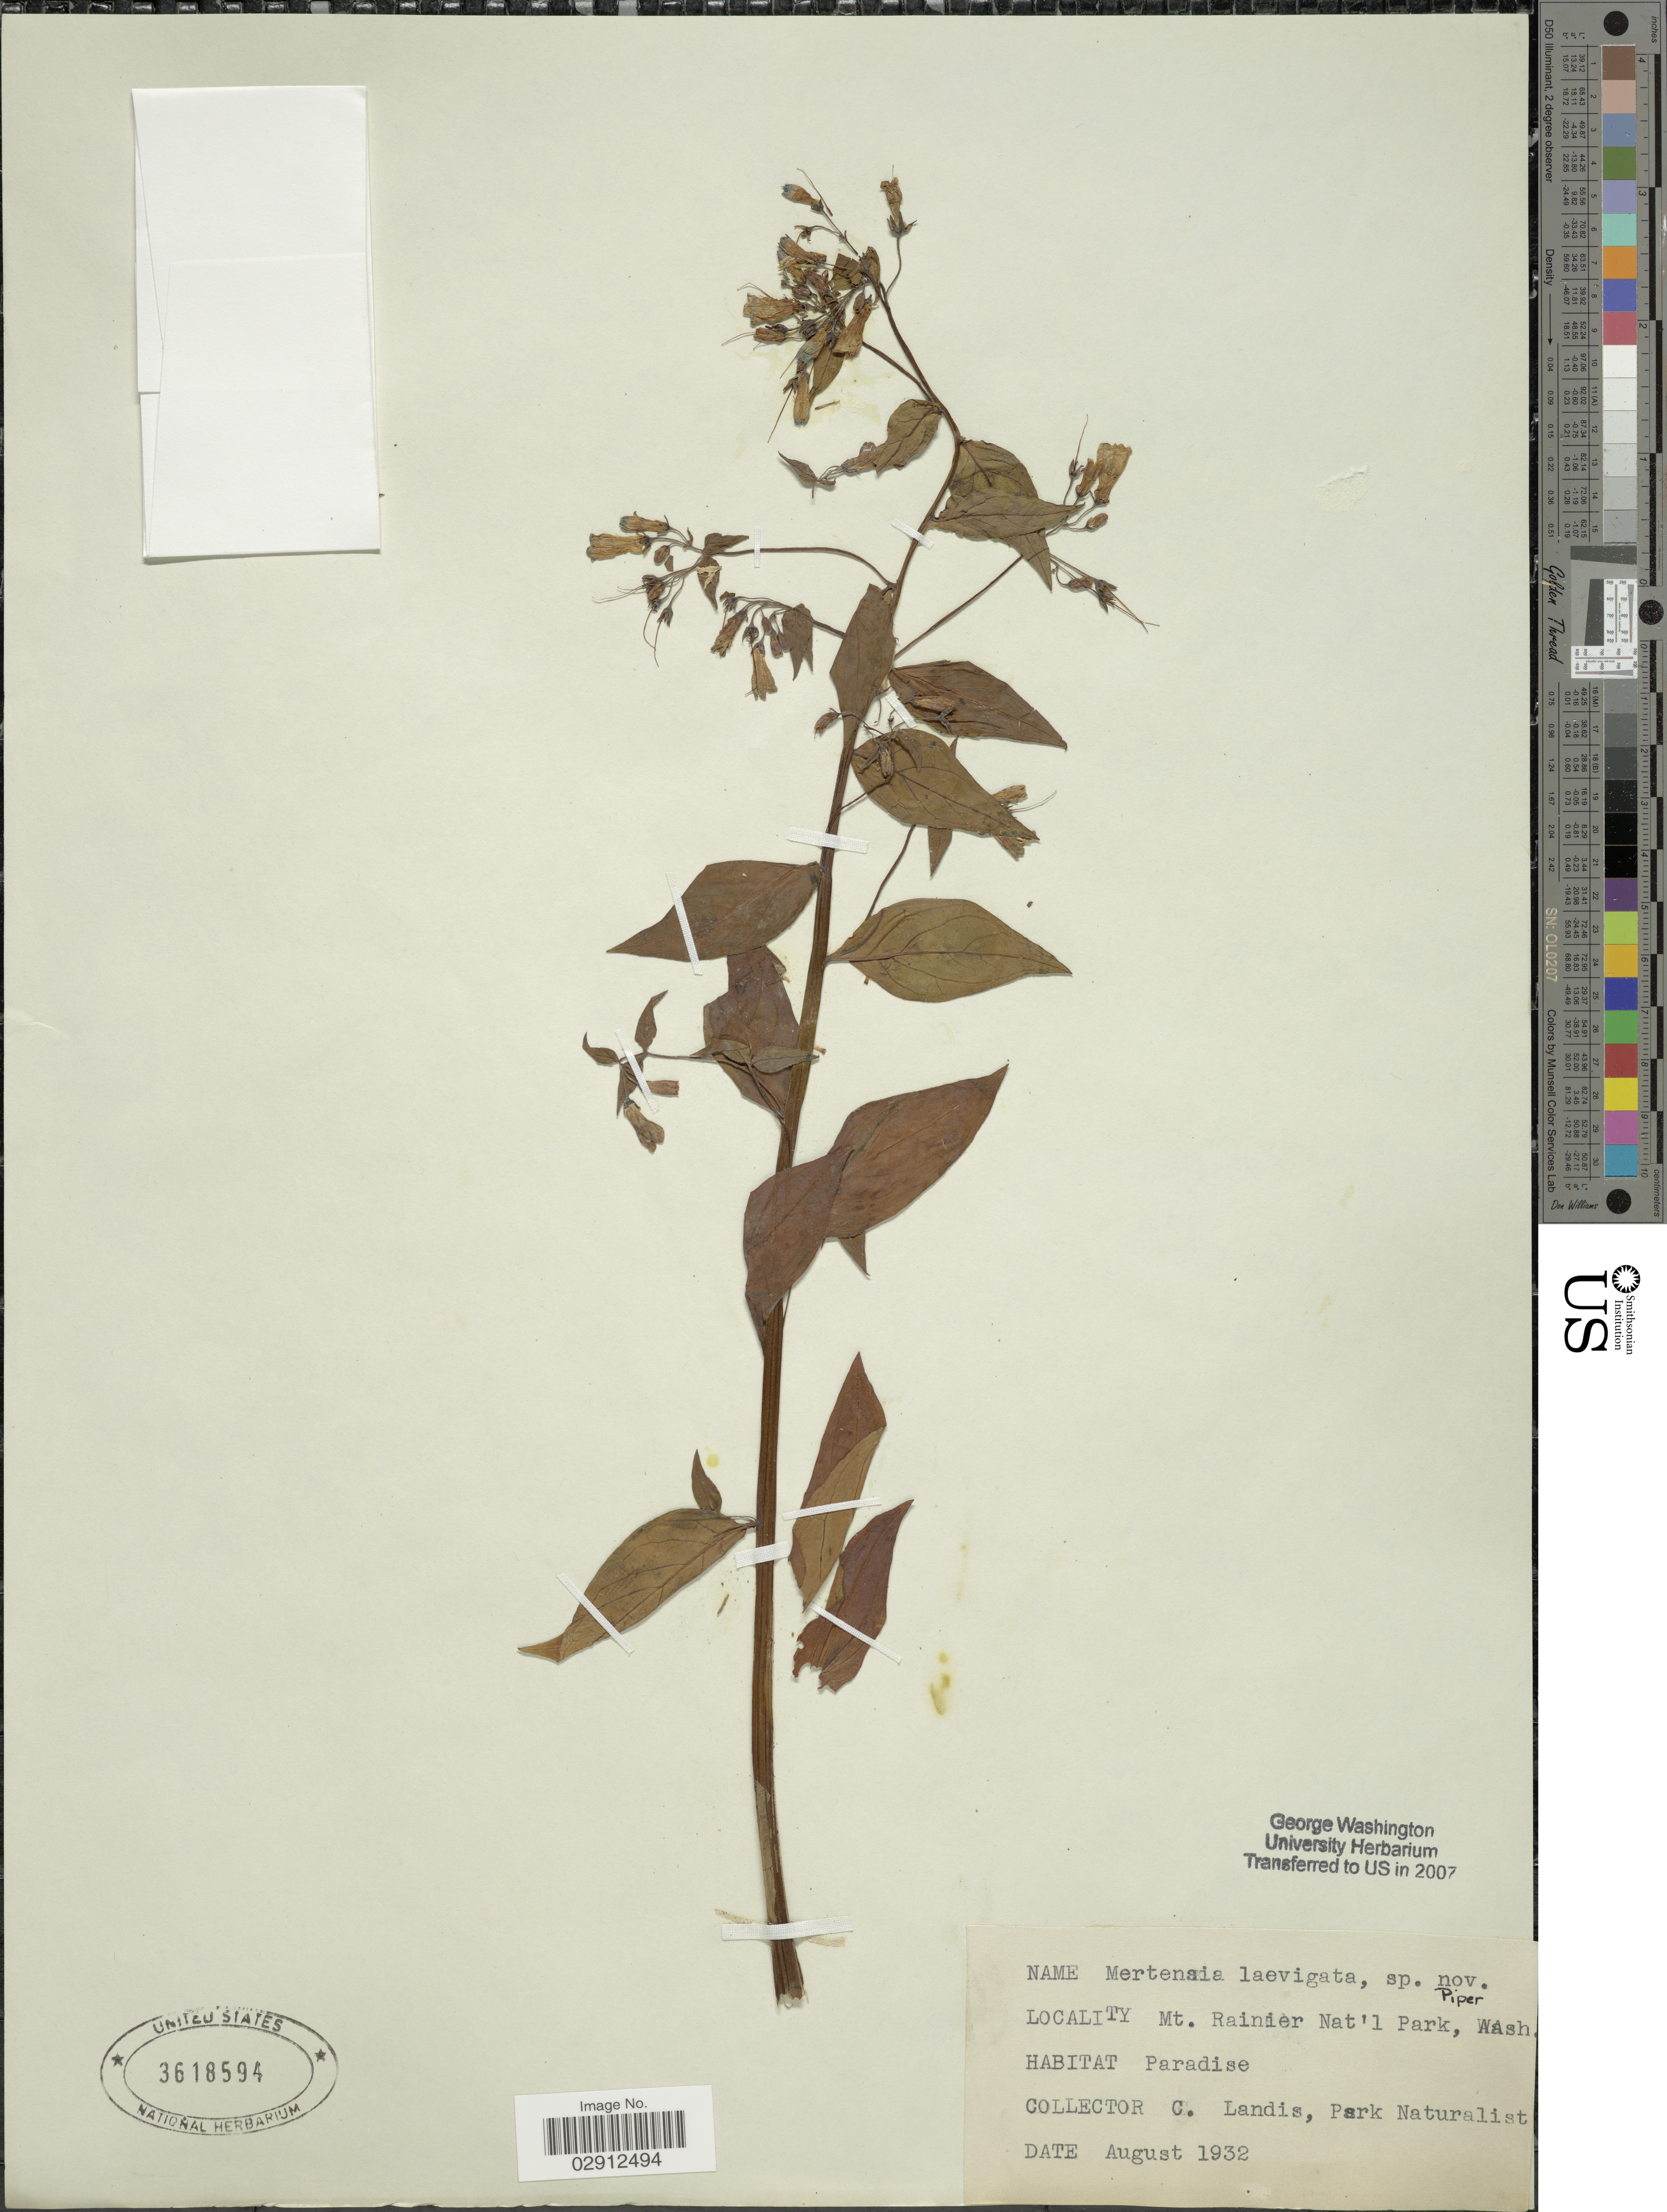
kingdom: Plantae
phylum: Tracheophyta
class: Magnoliopsida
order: Boraginales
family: Boraginaceae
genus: Mertensia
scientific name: Mertensia laevigata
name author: Willd.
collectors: C. Landis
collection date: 1932-08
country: United States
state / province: Washington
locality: Mt. Rainier Nat'l Park, Wash.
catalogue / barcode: US 3618594